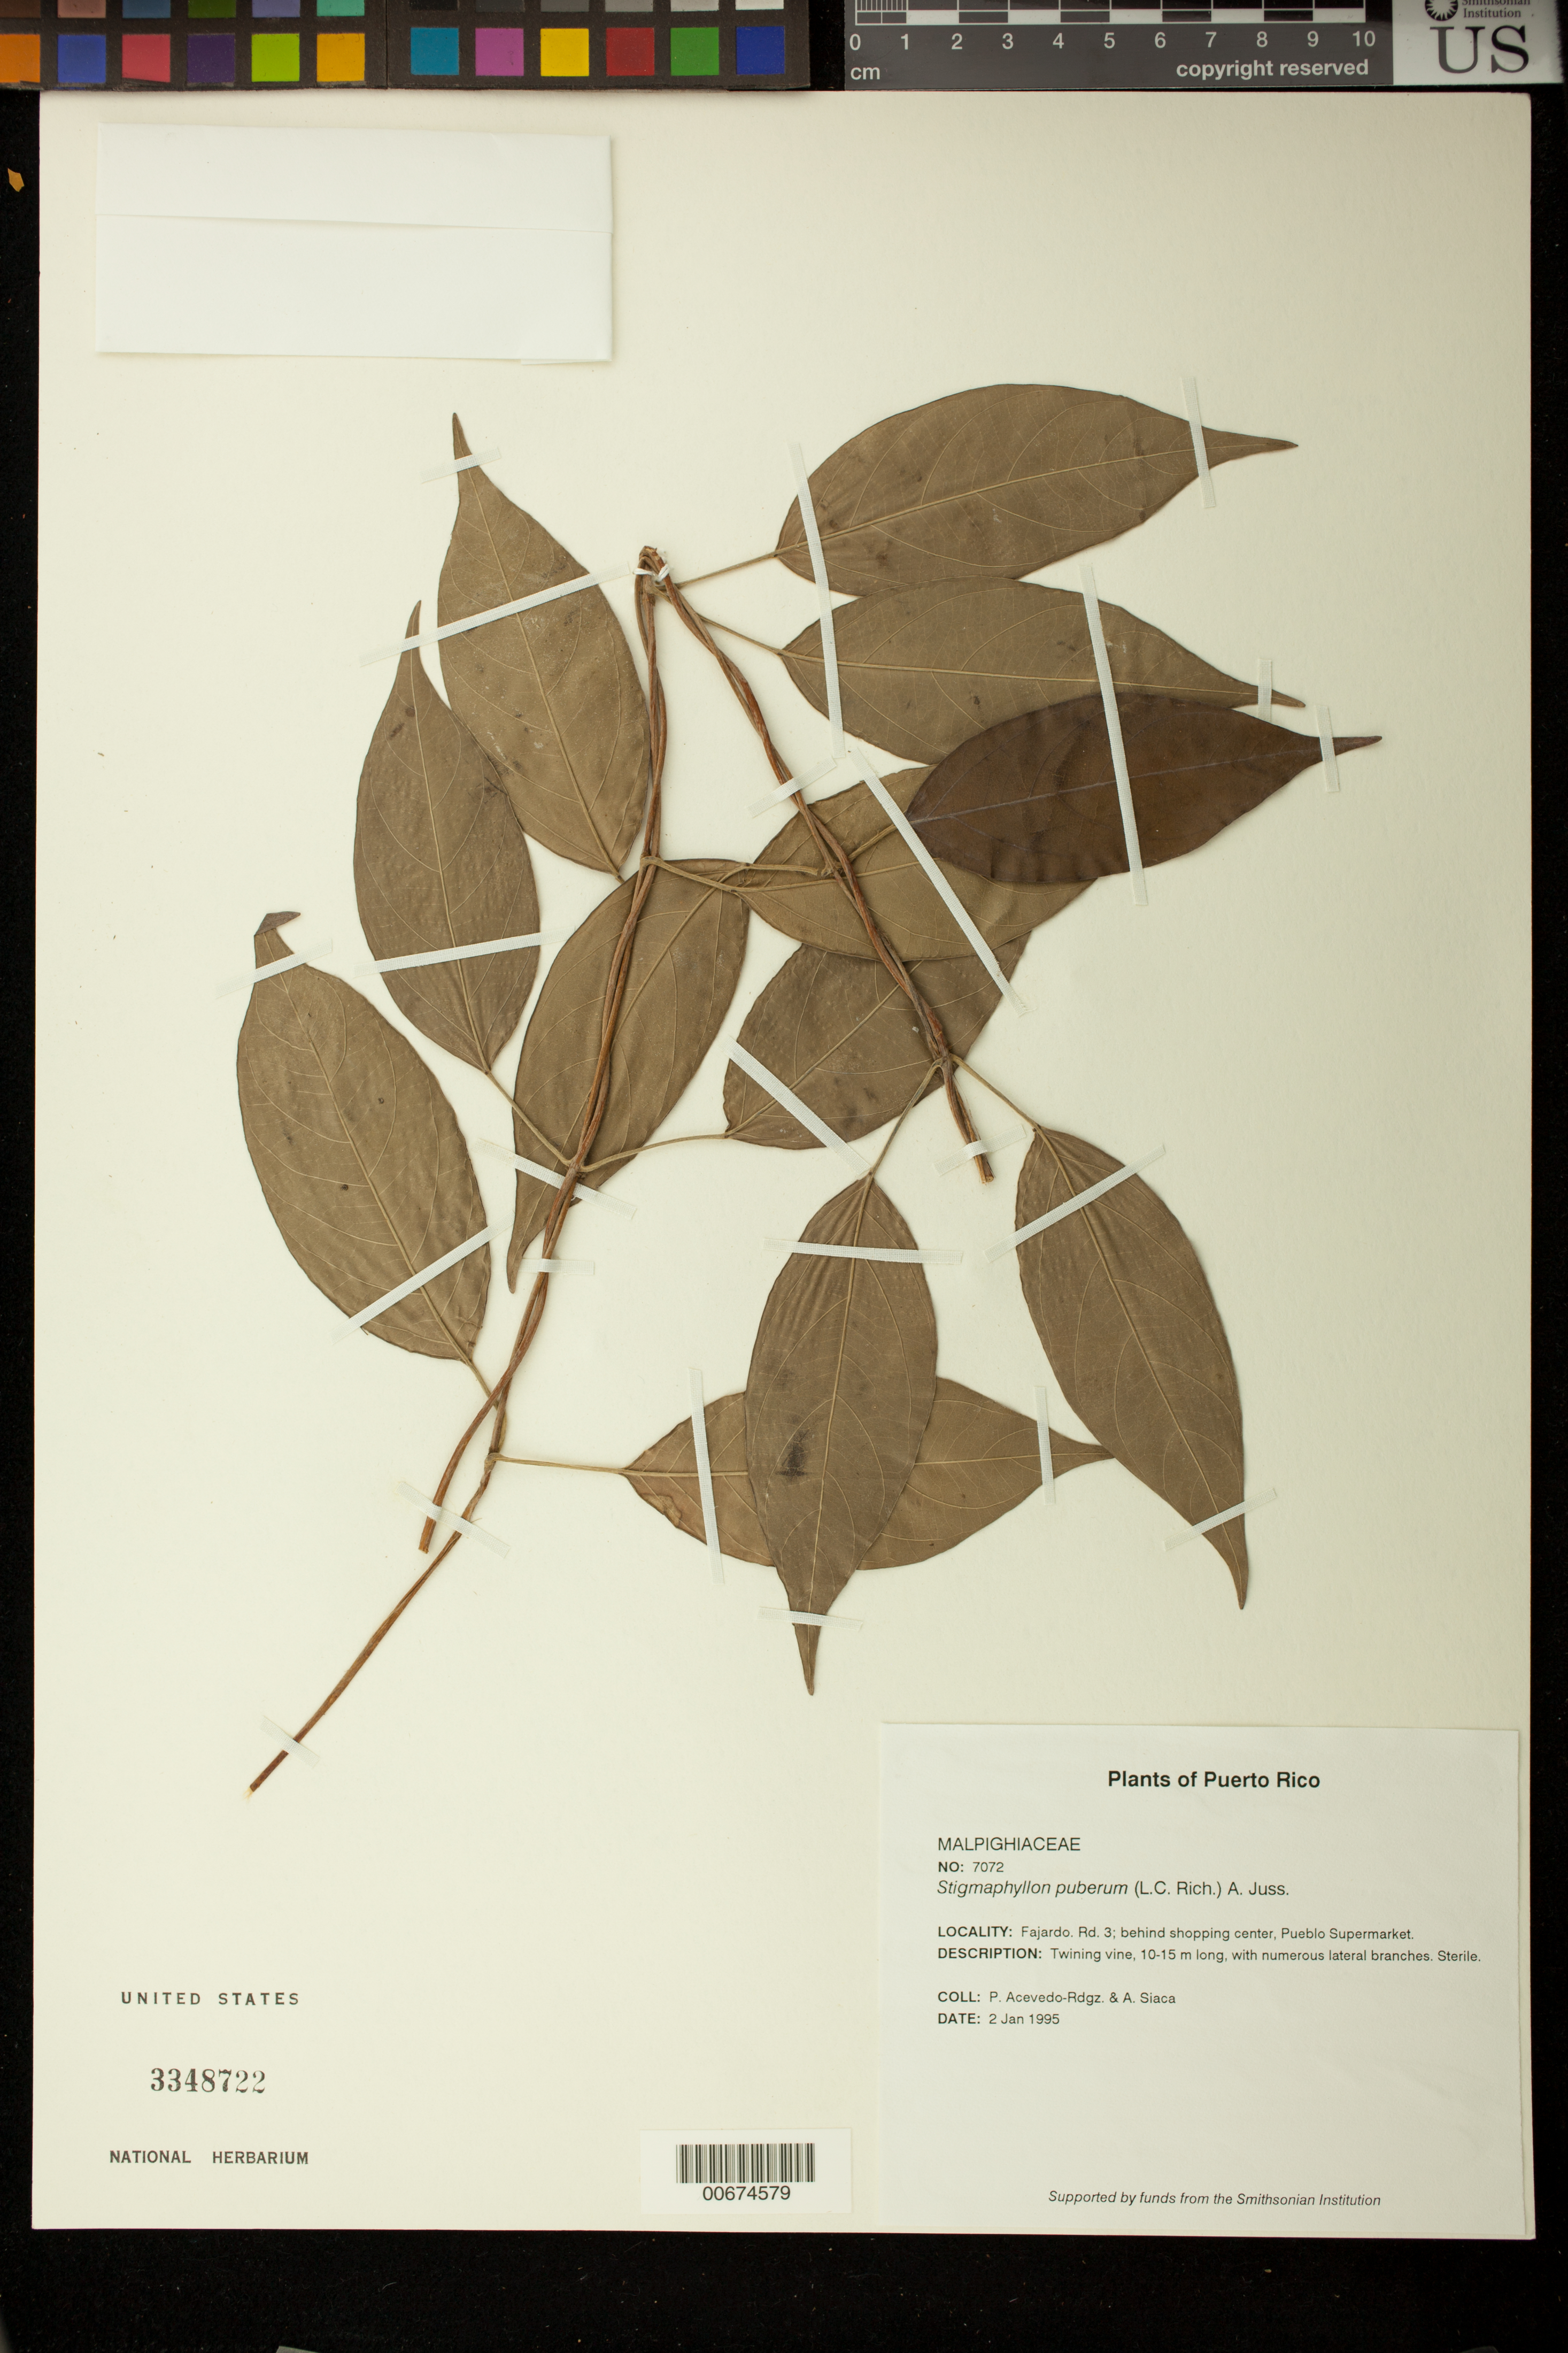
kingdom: Plantae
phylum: Tracheophyta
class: Magnoliopsida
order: Malpighiales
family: Malpighiaceae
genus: Stigmaphyllon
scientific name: Stigmaphyllon puberum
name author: (Rich.) A. Juss.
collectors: P. Acevedo-Rodr. & A. Siaca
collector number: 7072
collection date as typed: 02 Jan 1995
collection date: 1995-01-02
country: Puerto Rico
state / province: Fajardo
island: Puerto Rico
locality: Fajardo; Rd. 3; behind shopping center, Pueblo Supermarket.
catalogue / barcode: US 3348722